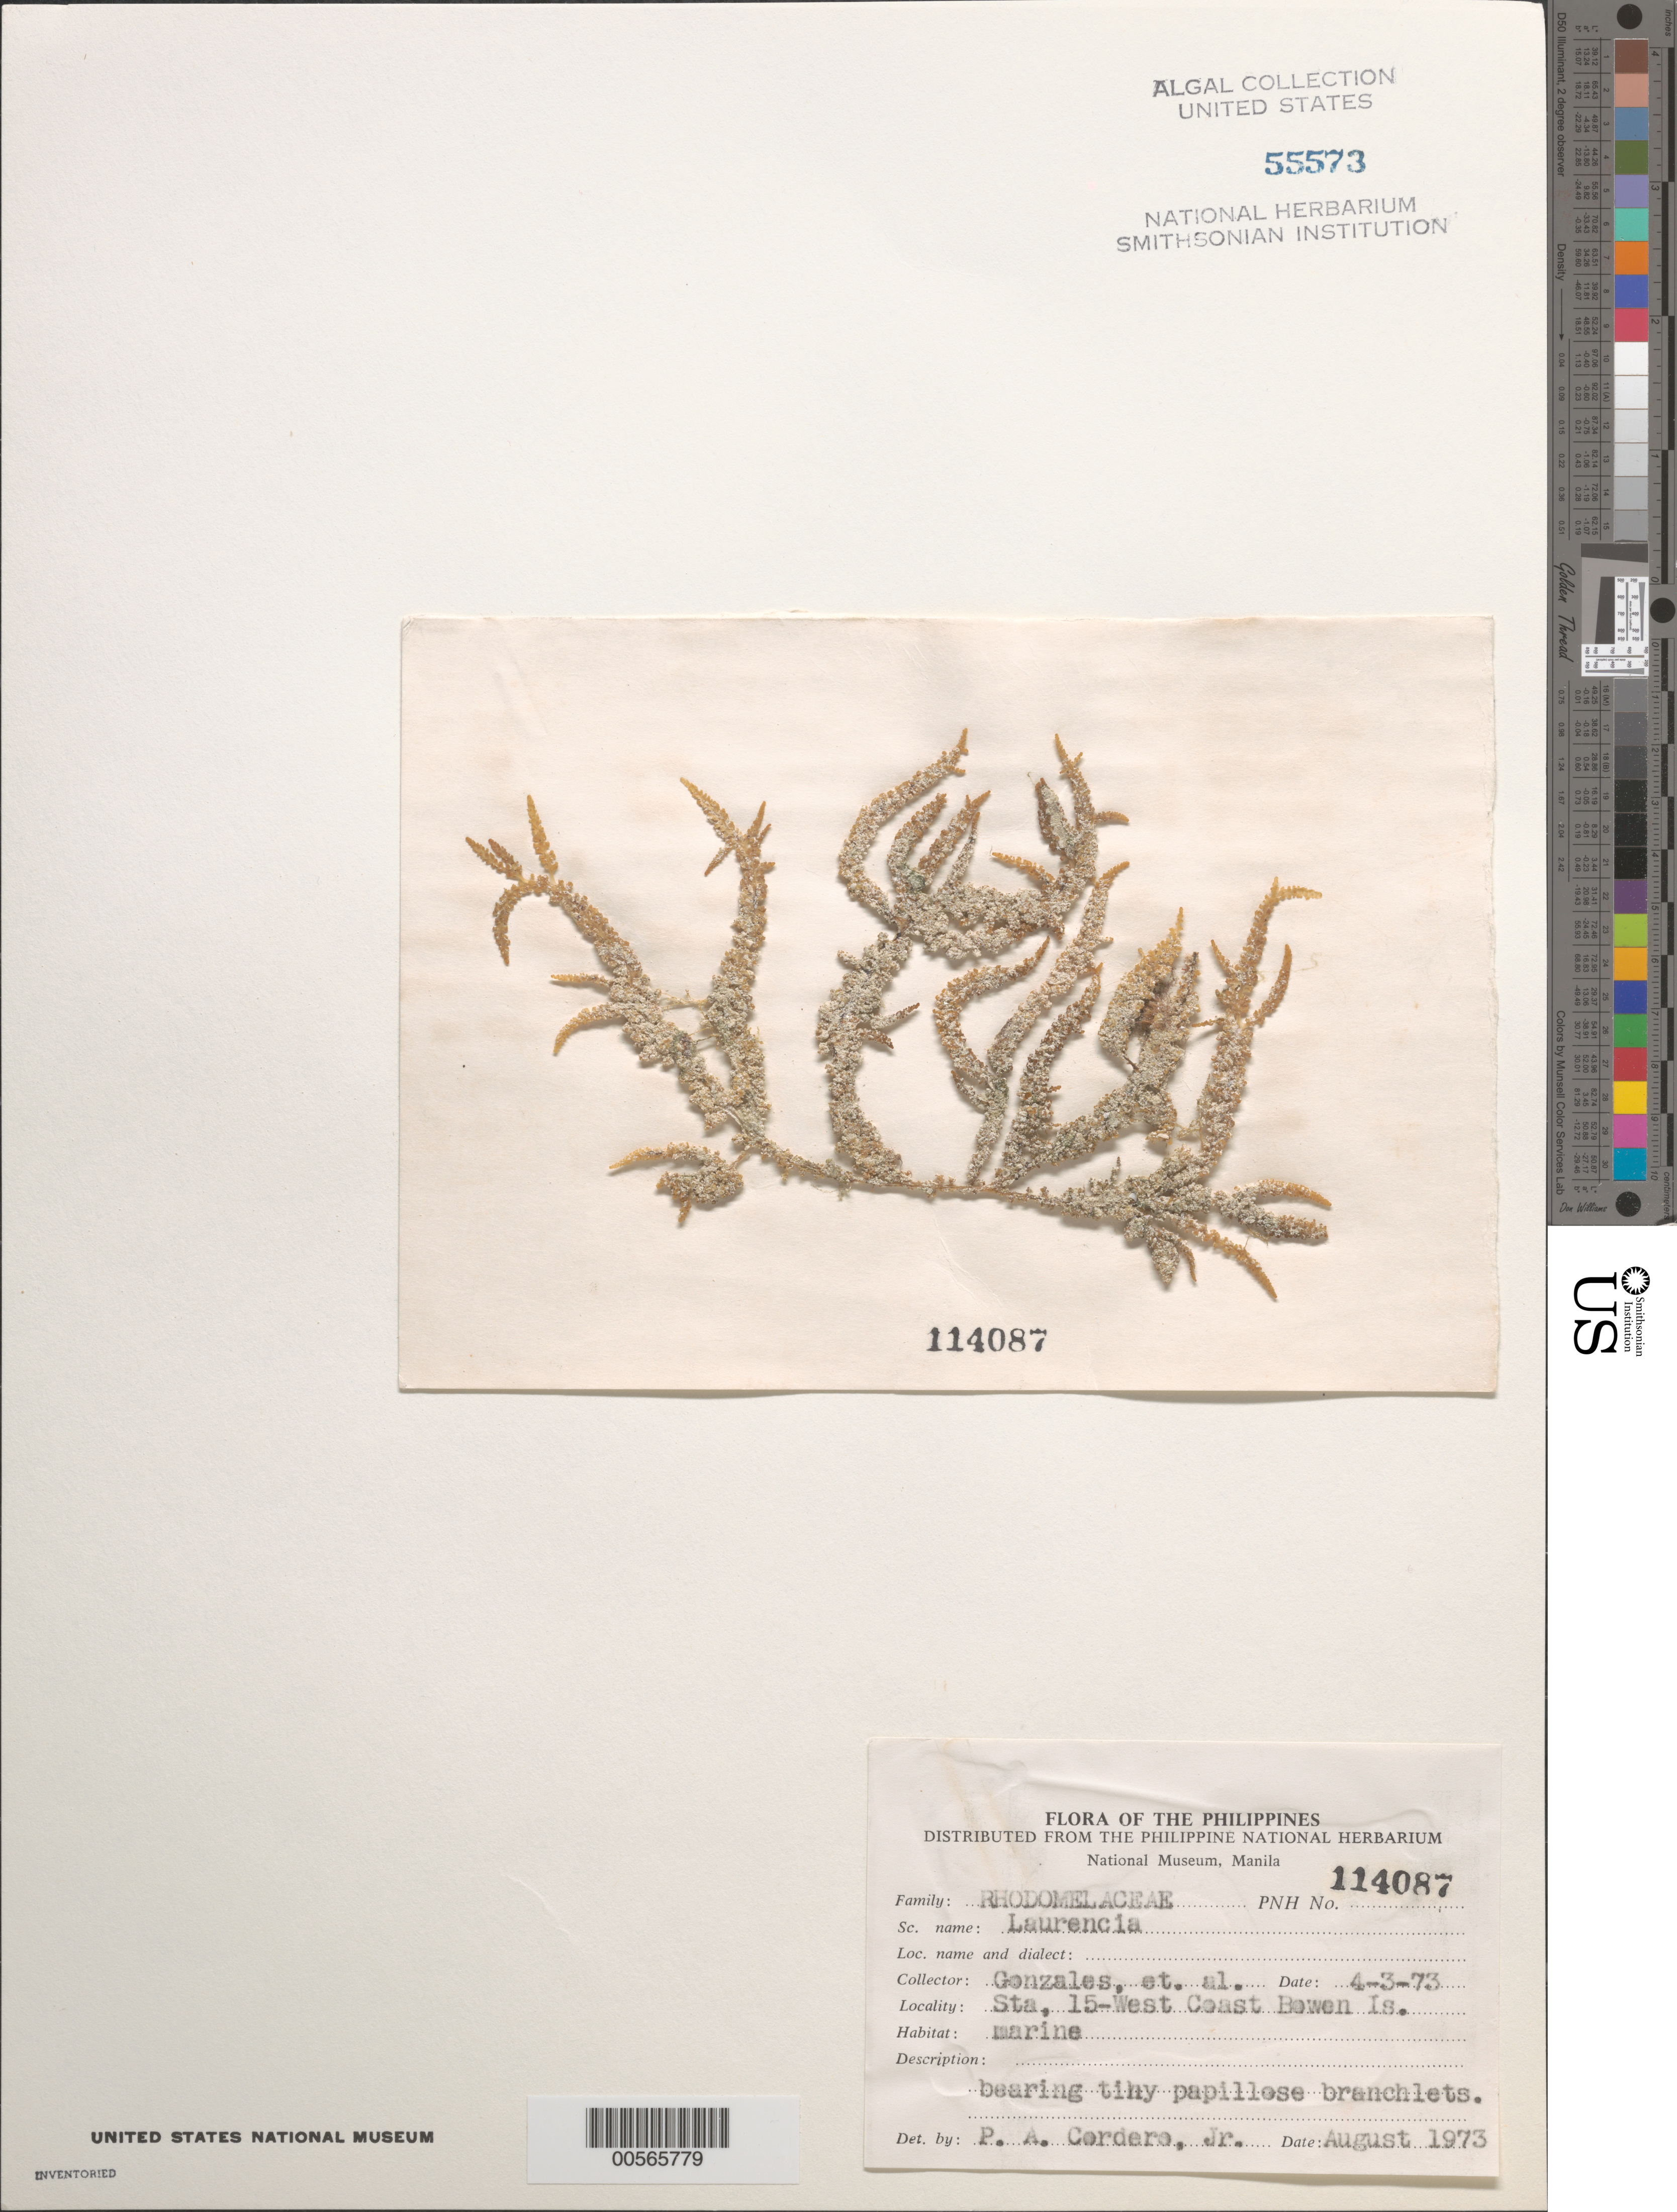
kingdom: Plantae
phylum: Rhodophyta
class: Florideophyceae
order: Ceramiales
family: Rhodomelaceae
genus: Laurencia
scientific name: Laurencia sp.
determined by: Cordero, P. A., Jr.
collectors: L. Gonzales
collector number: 114087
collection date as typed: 03 Apr 1973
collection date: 1973-04-03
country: Philippines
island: Bowen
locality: West coast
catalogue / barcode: US 55573